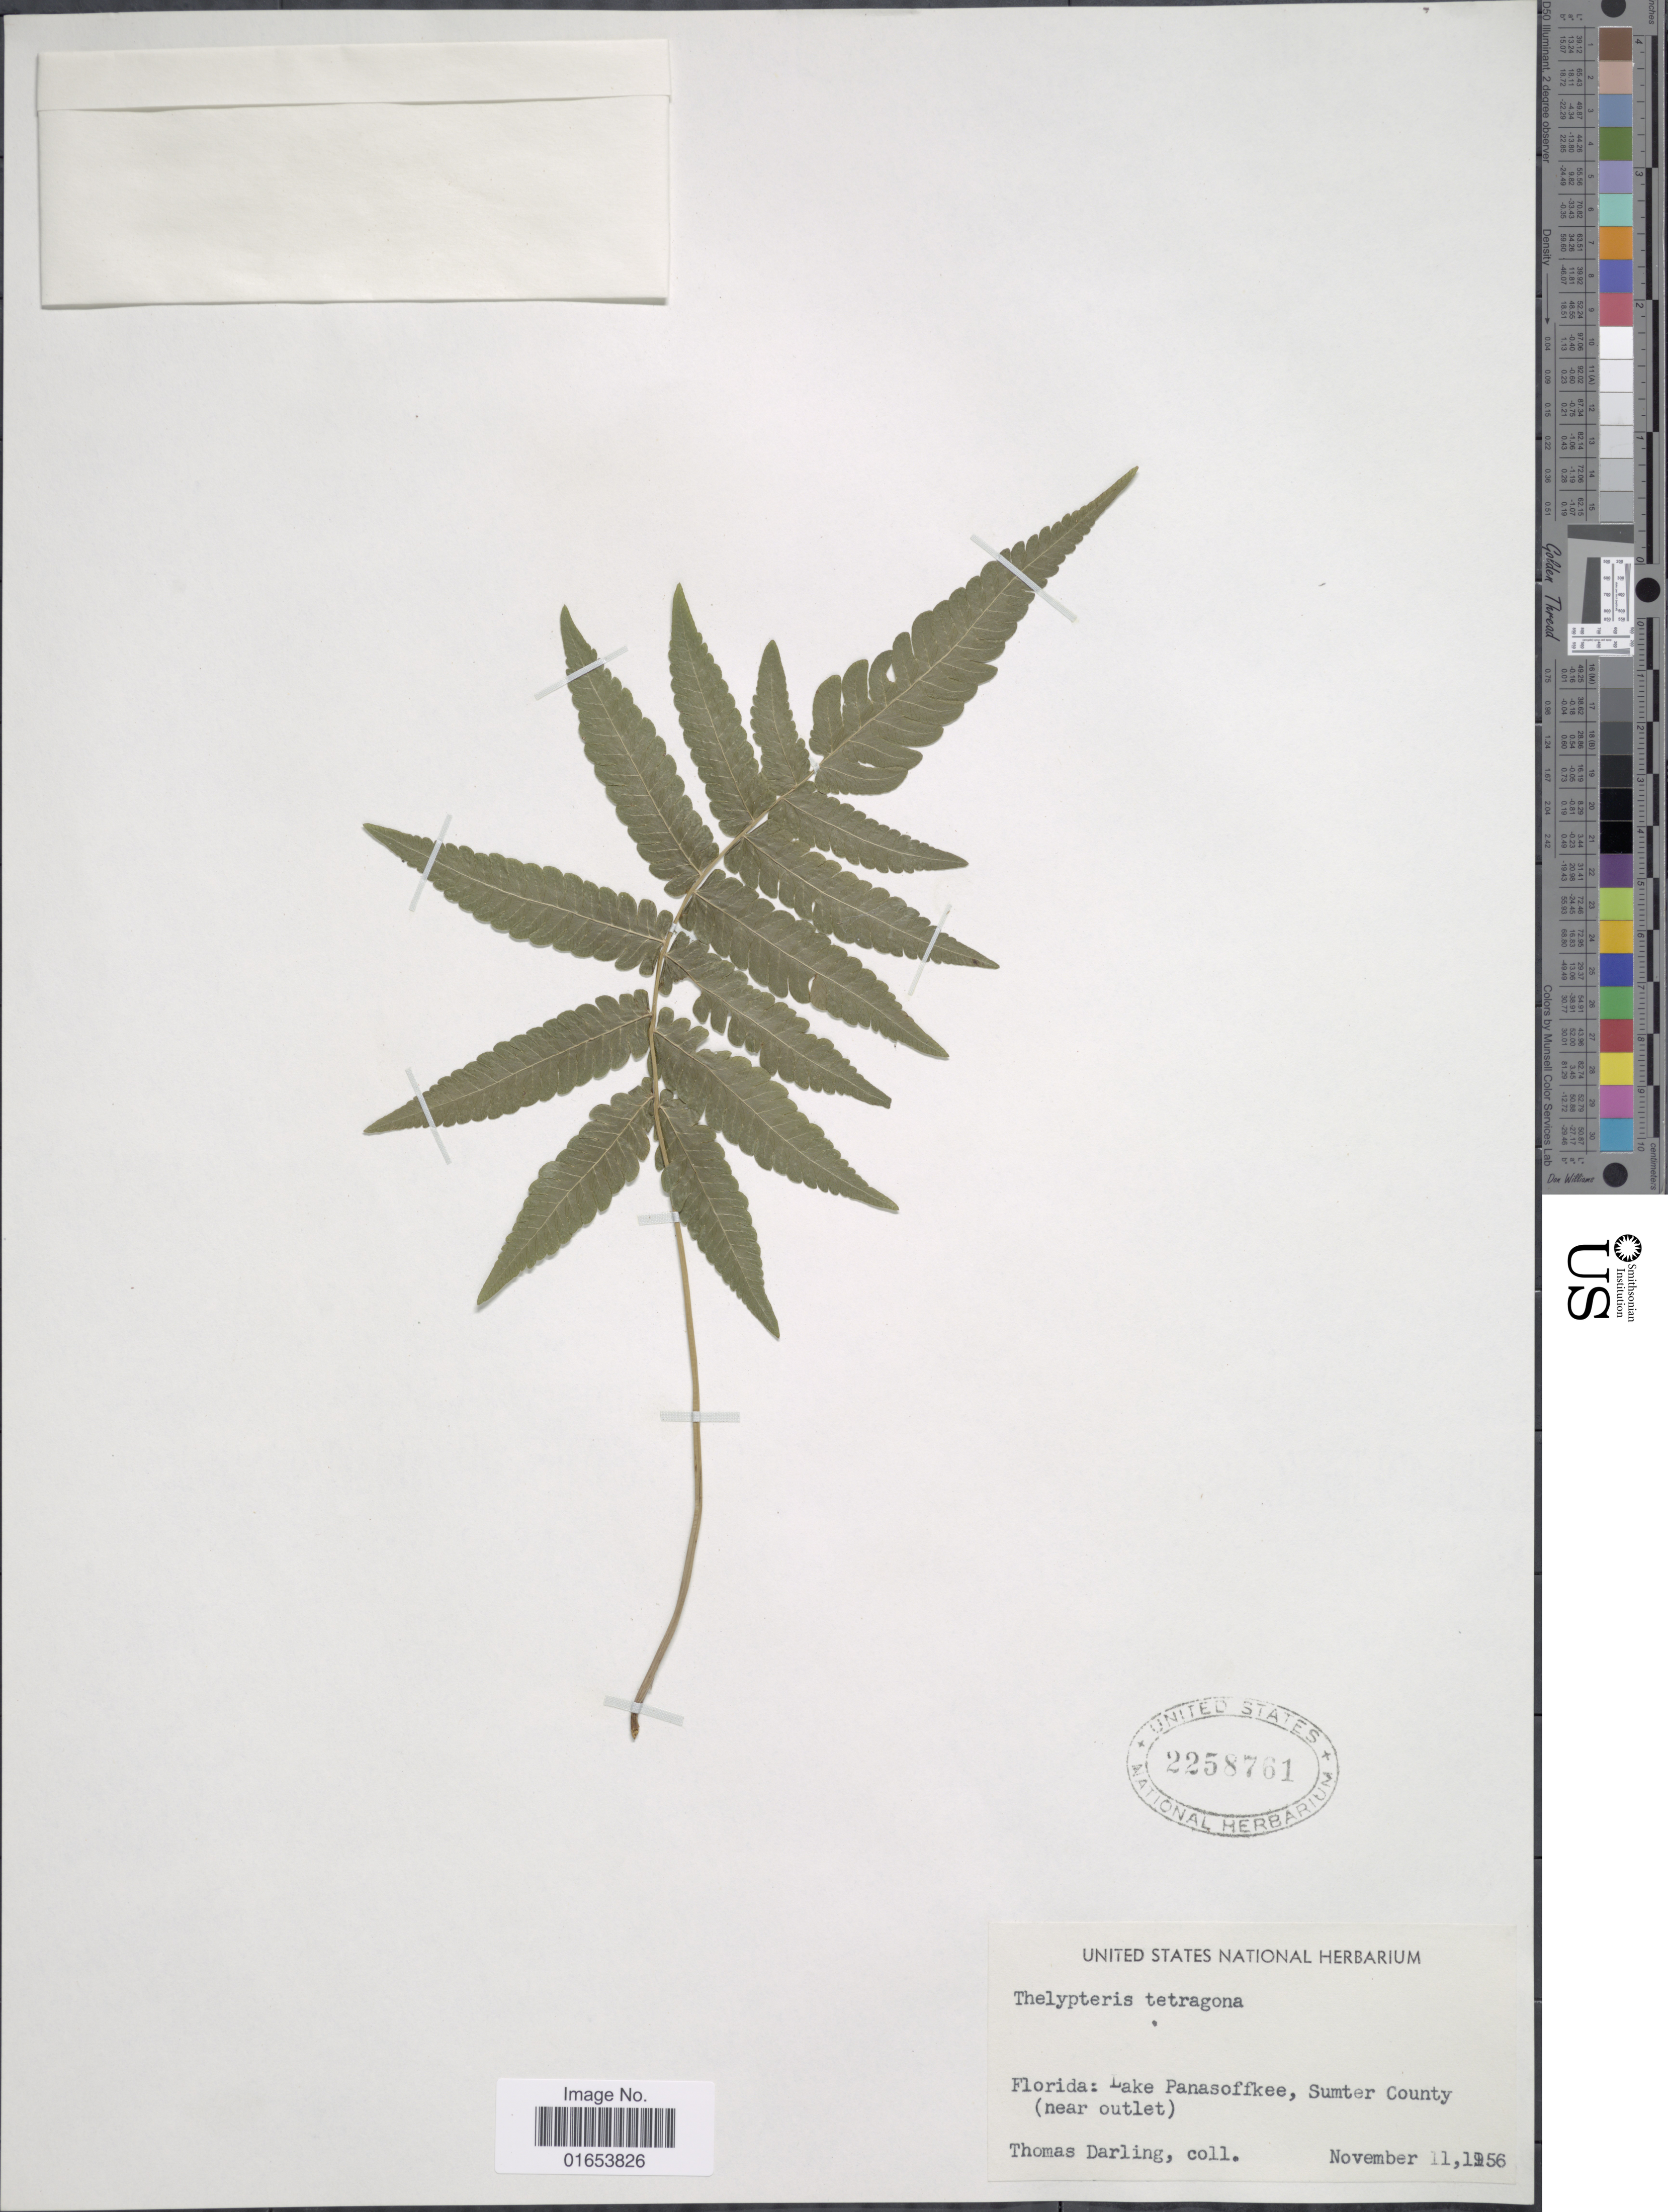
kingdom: Plantae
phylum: Tracheophyta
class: Polypodiopsida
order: Polypodiales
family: Thelypteridaceae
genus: Goniopteris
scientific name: Goniopteris subtetragona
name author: (Link) Vareschi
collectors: T. Darling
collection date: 1956-11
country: United States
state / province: Florida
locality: Florida: Lake Panasoffkee, Sumter county (near outlet)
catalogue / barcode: US 2258761